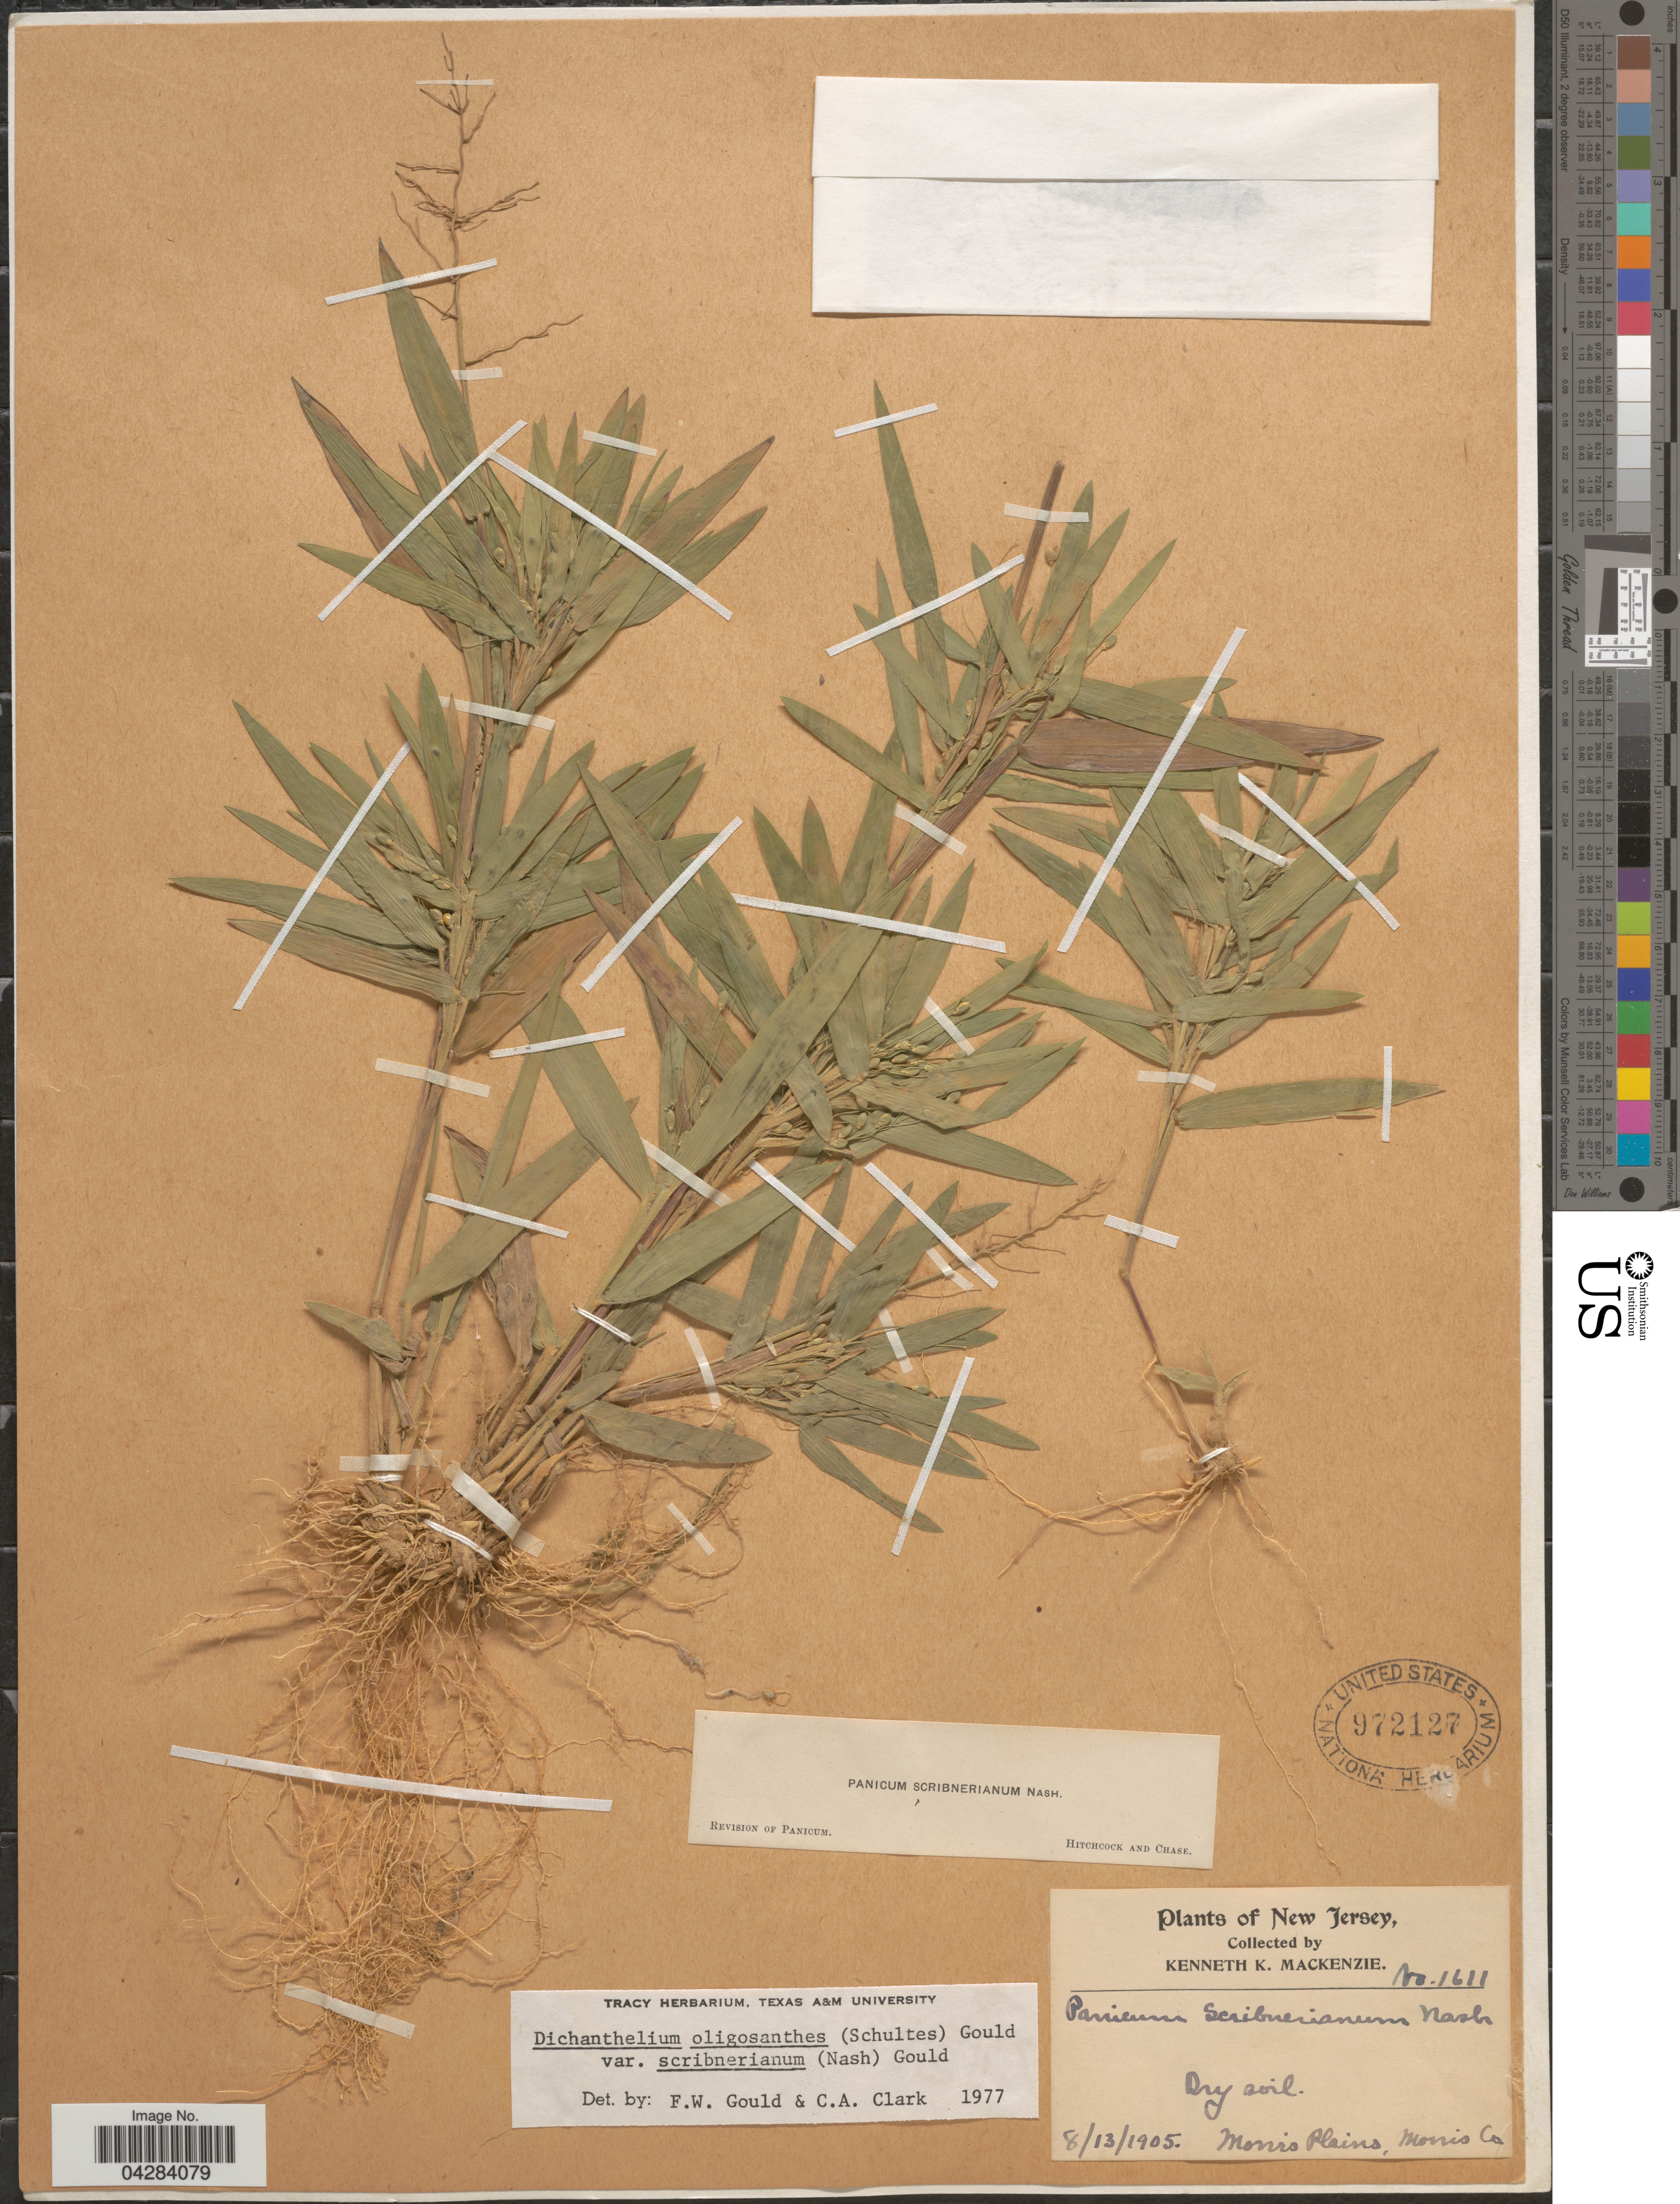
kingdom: Plantae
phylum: Tracheophyta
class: Liliopsida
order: Poales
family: Poaceae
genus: Dichanthelium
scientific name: Dichanthelium oligosanthes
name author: (Schult.) Gould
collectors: K. K. Mackenzie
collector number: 1611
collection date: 1905-08-13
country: United States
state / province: New Jersey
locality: Morris Plains, Morris Co.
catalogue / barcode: US 972127